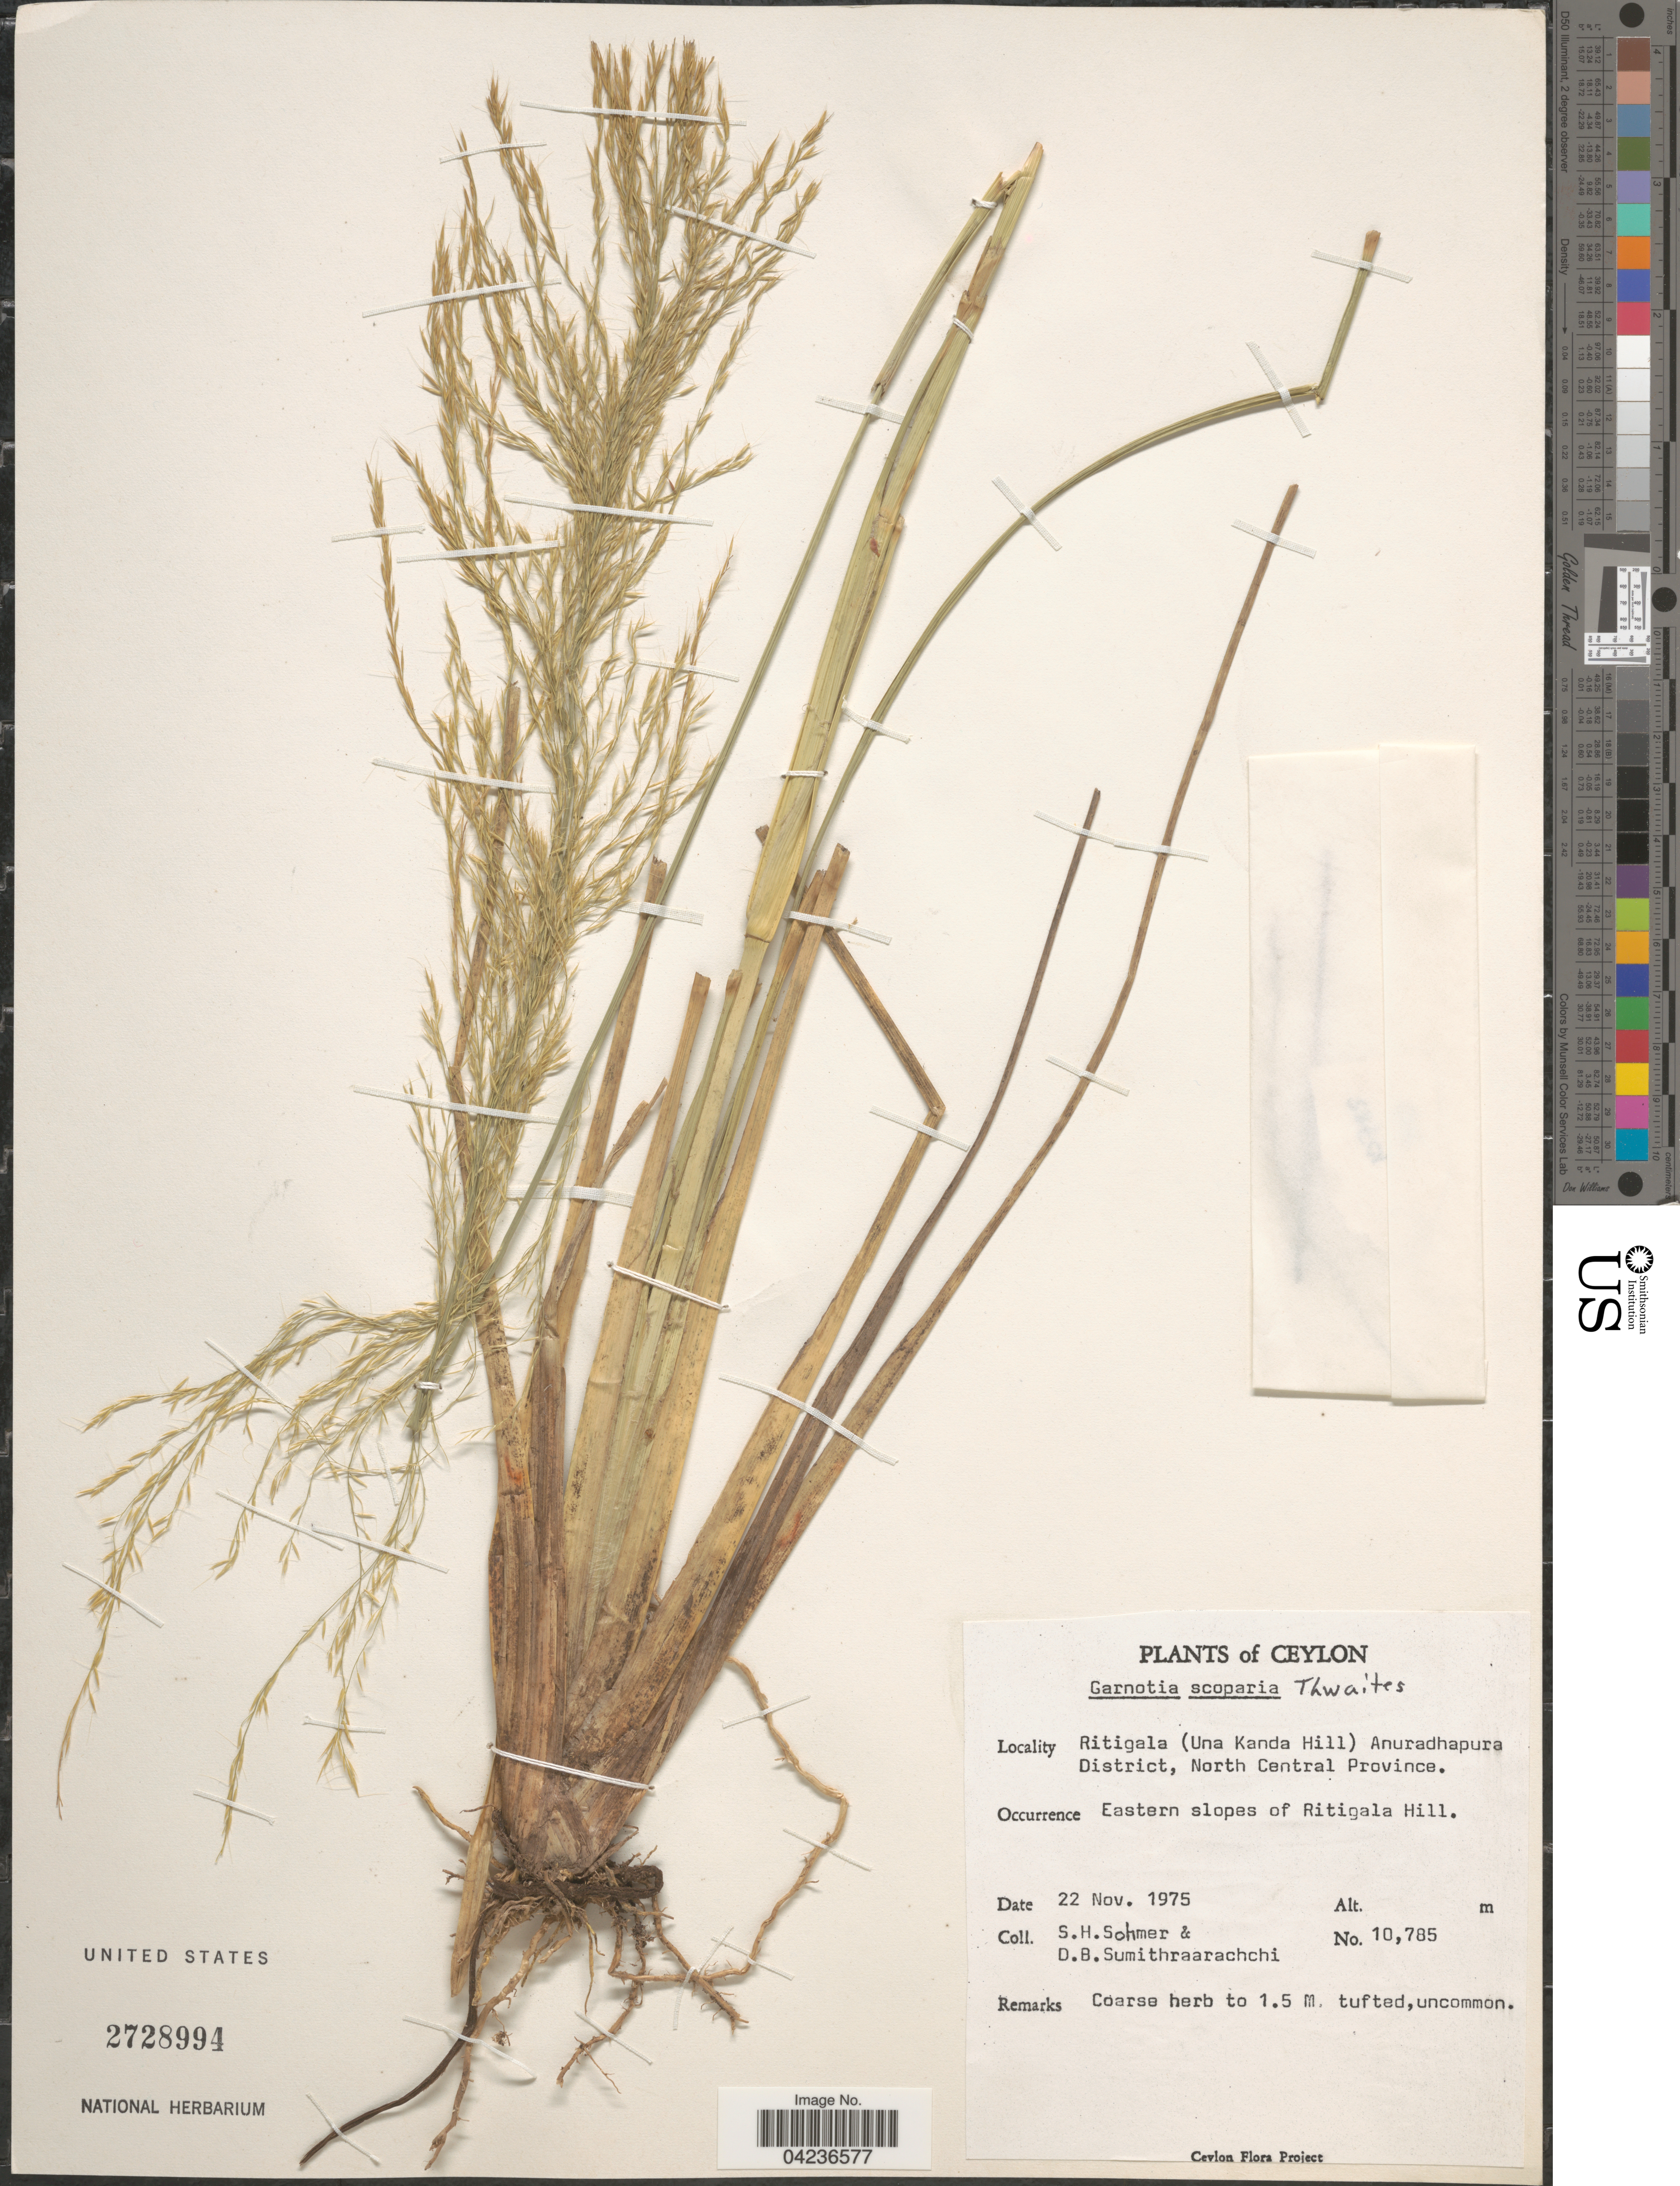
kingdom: Plantae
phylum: Tracheophyta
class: Liliopsida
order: Poales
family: Poaceae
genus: Garnotia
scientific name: Garnotia scoparia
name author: Thwaites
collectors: S. H. Sohmer & D. B. Sumithraarachchi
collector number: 10785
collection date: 1975-11-22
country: Sri Lanka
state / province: North Central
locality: Ceylon. Ritigala (Una Kanda Hill) Anuradhapura District. Eastern slopes of Ritigala HIll.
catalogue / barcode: US 2728994